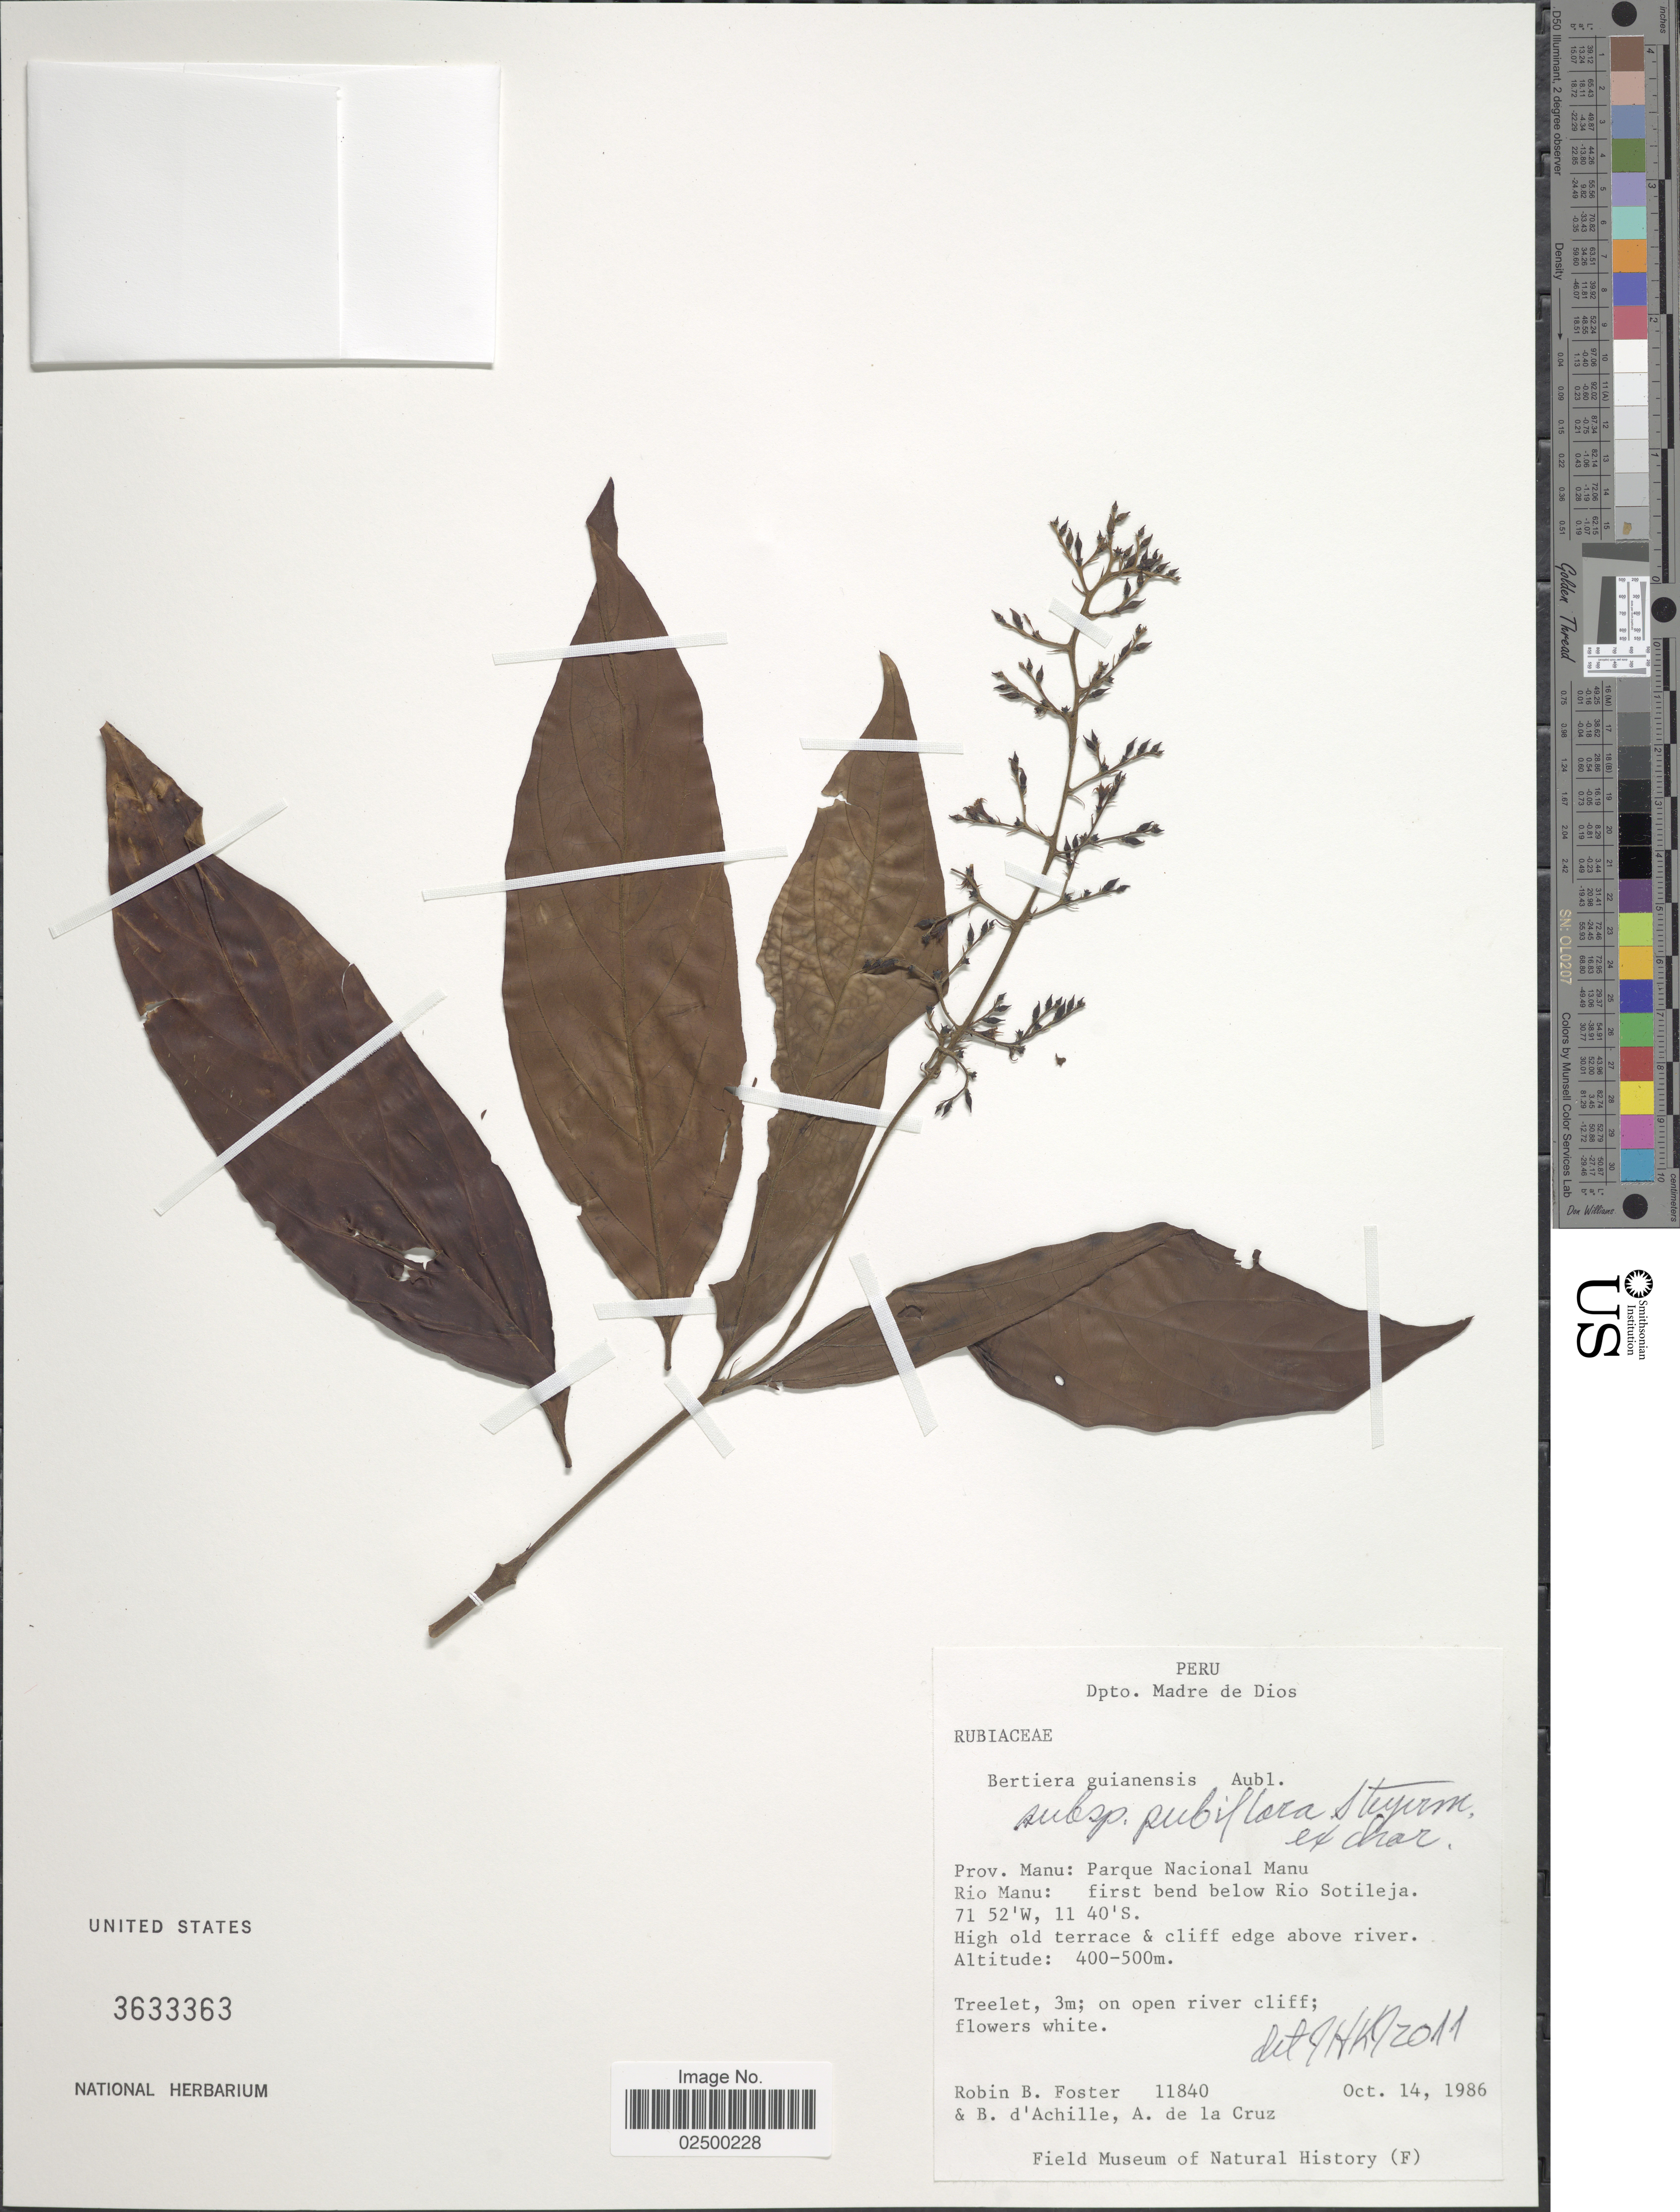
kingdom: Plantae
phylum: Tracheophyta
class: Magnoliopsida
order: Gentianales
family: Rubiaceae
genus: Bertiera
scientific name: Bertiera guianensis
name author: Aubl.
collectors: R. B. Foster, B. d'Achille & A. de la Cruz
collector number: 11840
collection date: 1986-10-14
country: Peru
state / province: Madre de Dios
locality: Prov. Manu: Parque Nacional Manu, Rio Manu: first bend below Rio Sotileja, high old terrace & cliff edge above river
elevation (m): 400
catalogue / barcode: US 3633363